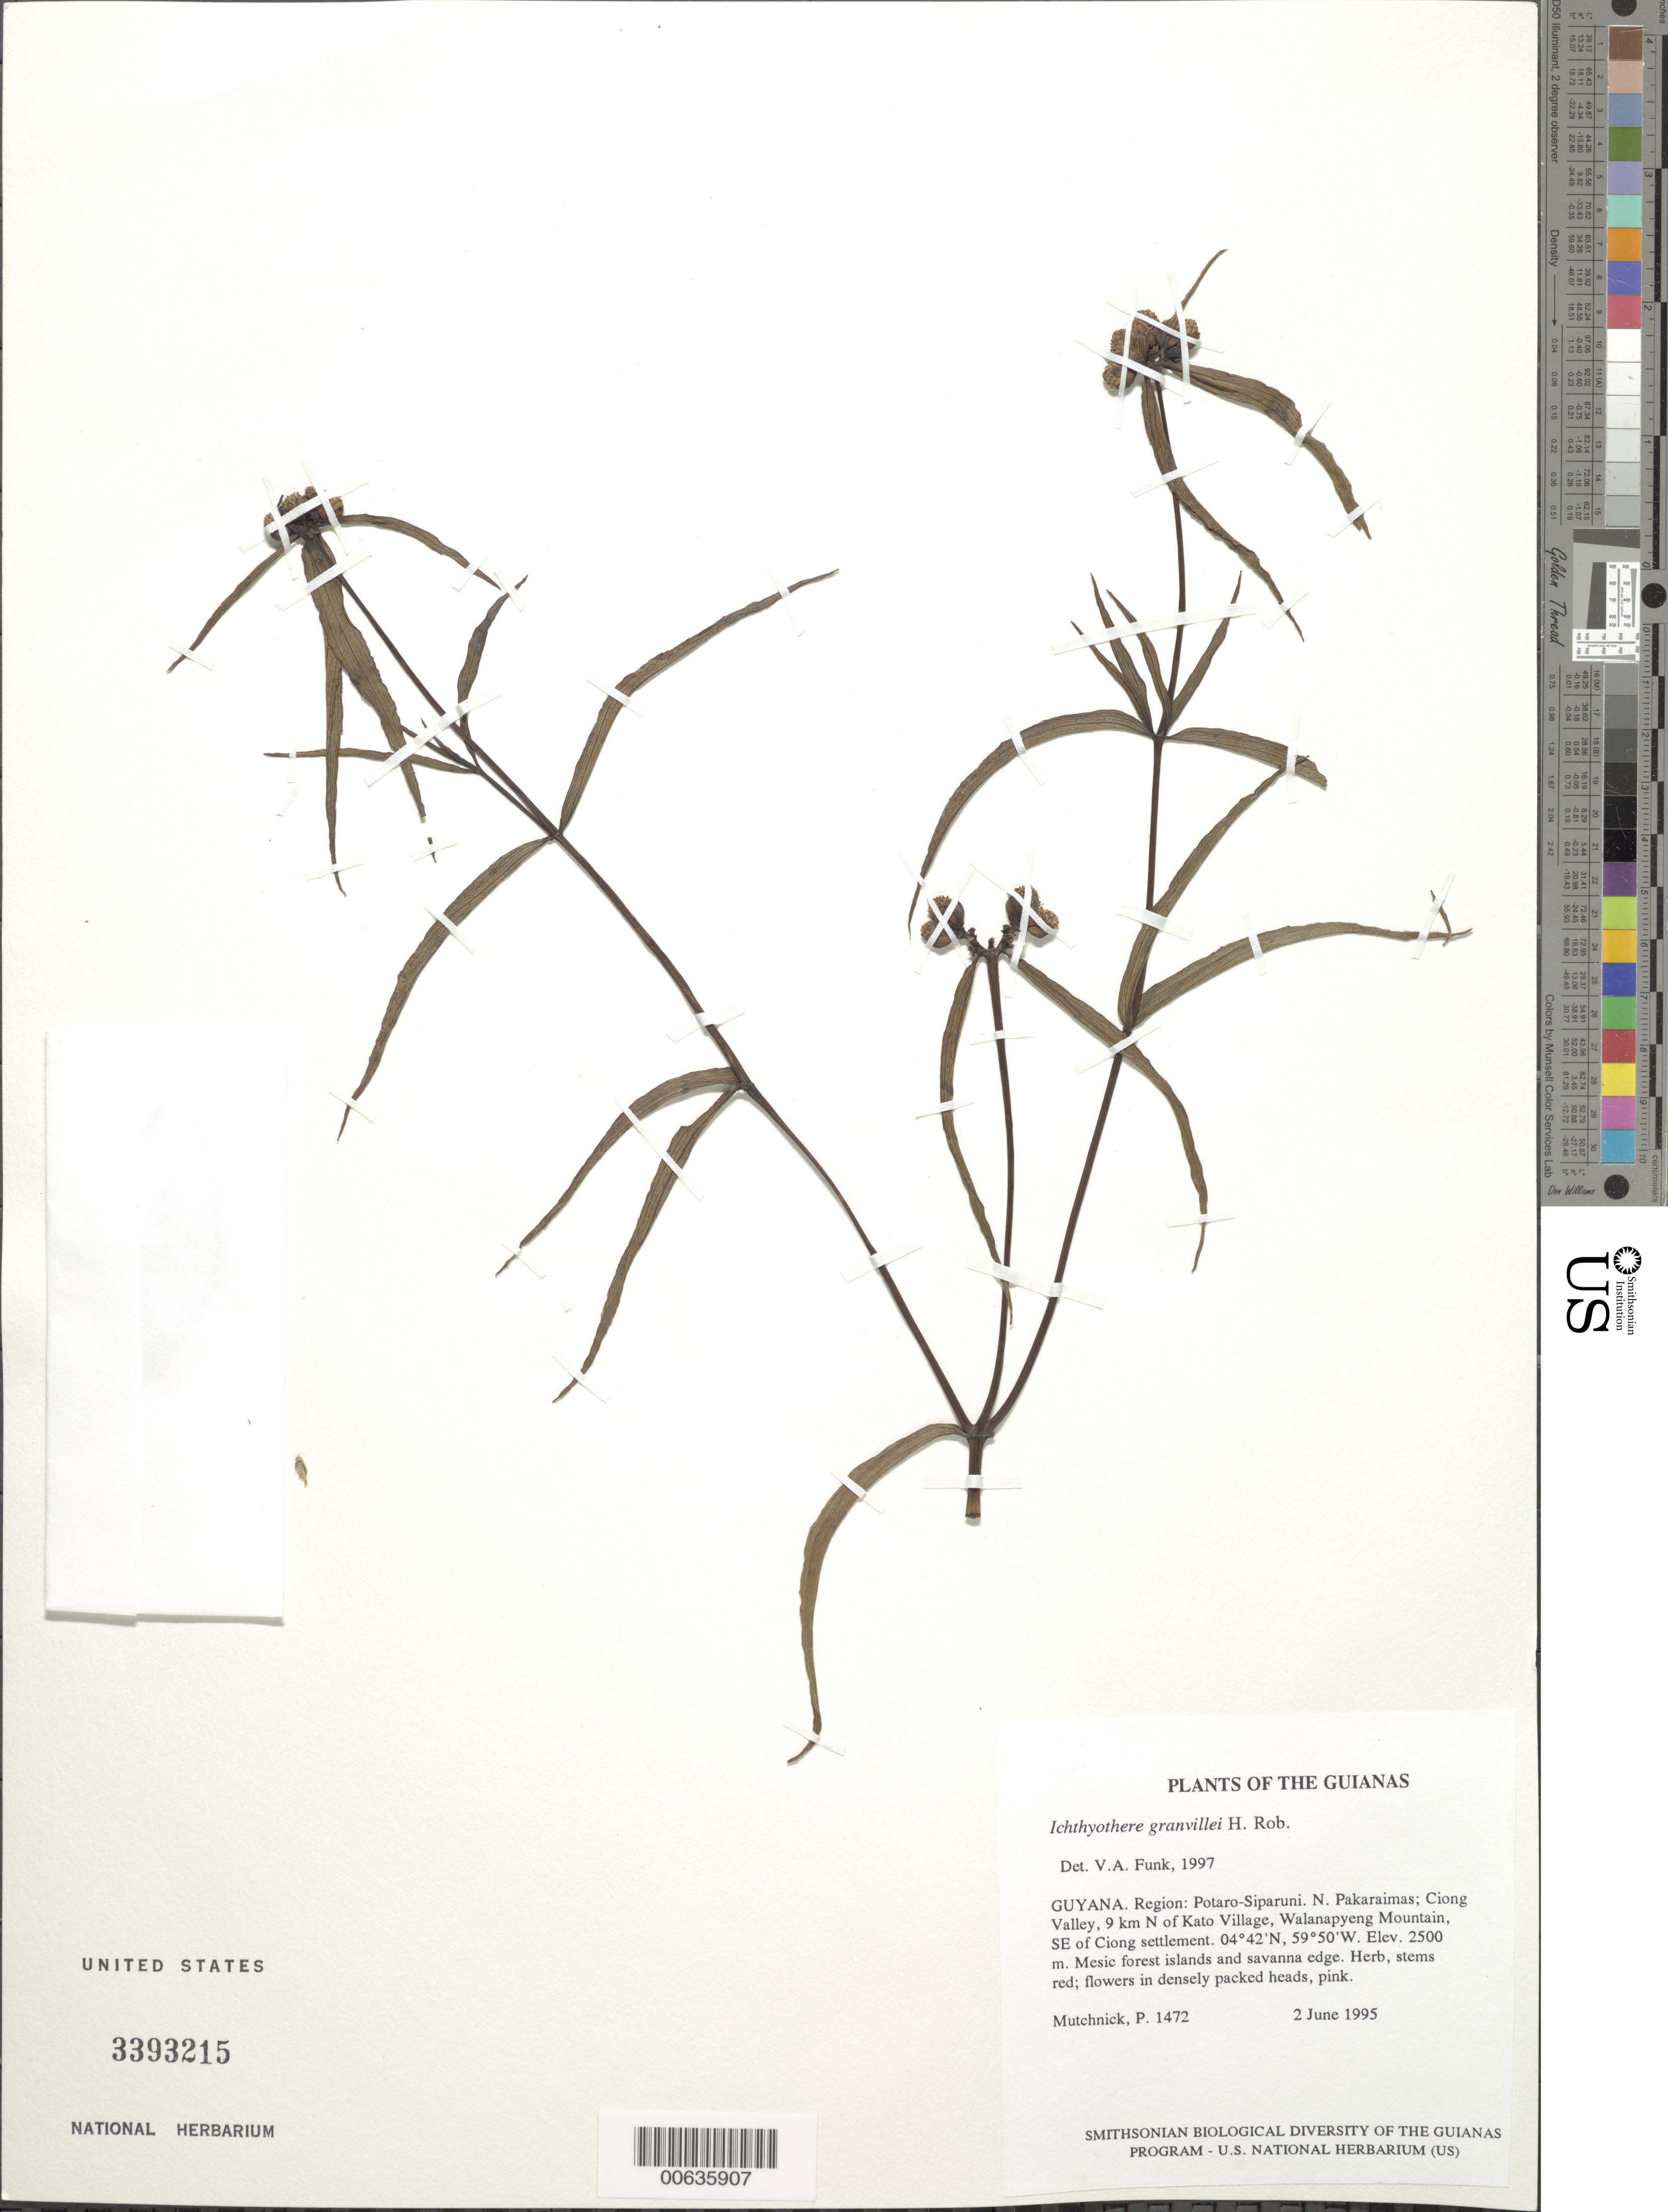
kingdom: Plantae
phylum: Tracheophyta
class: Magnoliopsida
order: Asterales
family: Asteraceae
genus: Ichthyothere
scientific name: Ichthyothere granvillei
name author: H. Rob.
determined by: Funk, Vicki A., (BOT), Smithsonian Institution - National Museum of Natural History (UNITED STATES)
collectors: P. Mutchnick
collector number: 1472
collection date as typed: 2 June 1995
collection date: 1995-06-02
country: Guyana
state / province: Potaro-Siparuni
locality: N. Pakaraimas; Ciong Valley, 9 km N of Kato Village, Walanapyeng Mountain, SE of Ciong settlement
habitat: Mesic forest islands and savanna edge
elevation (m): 2500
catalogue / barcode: US 3393215